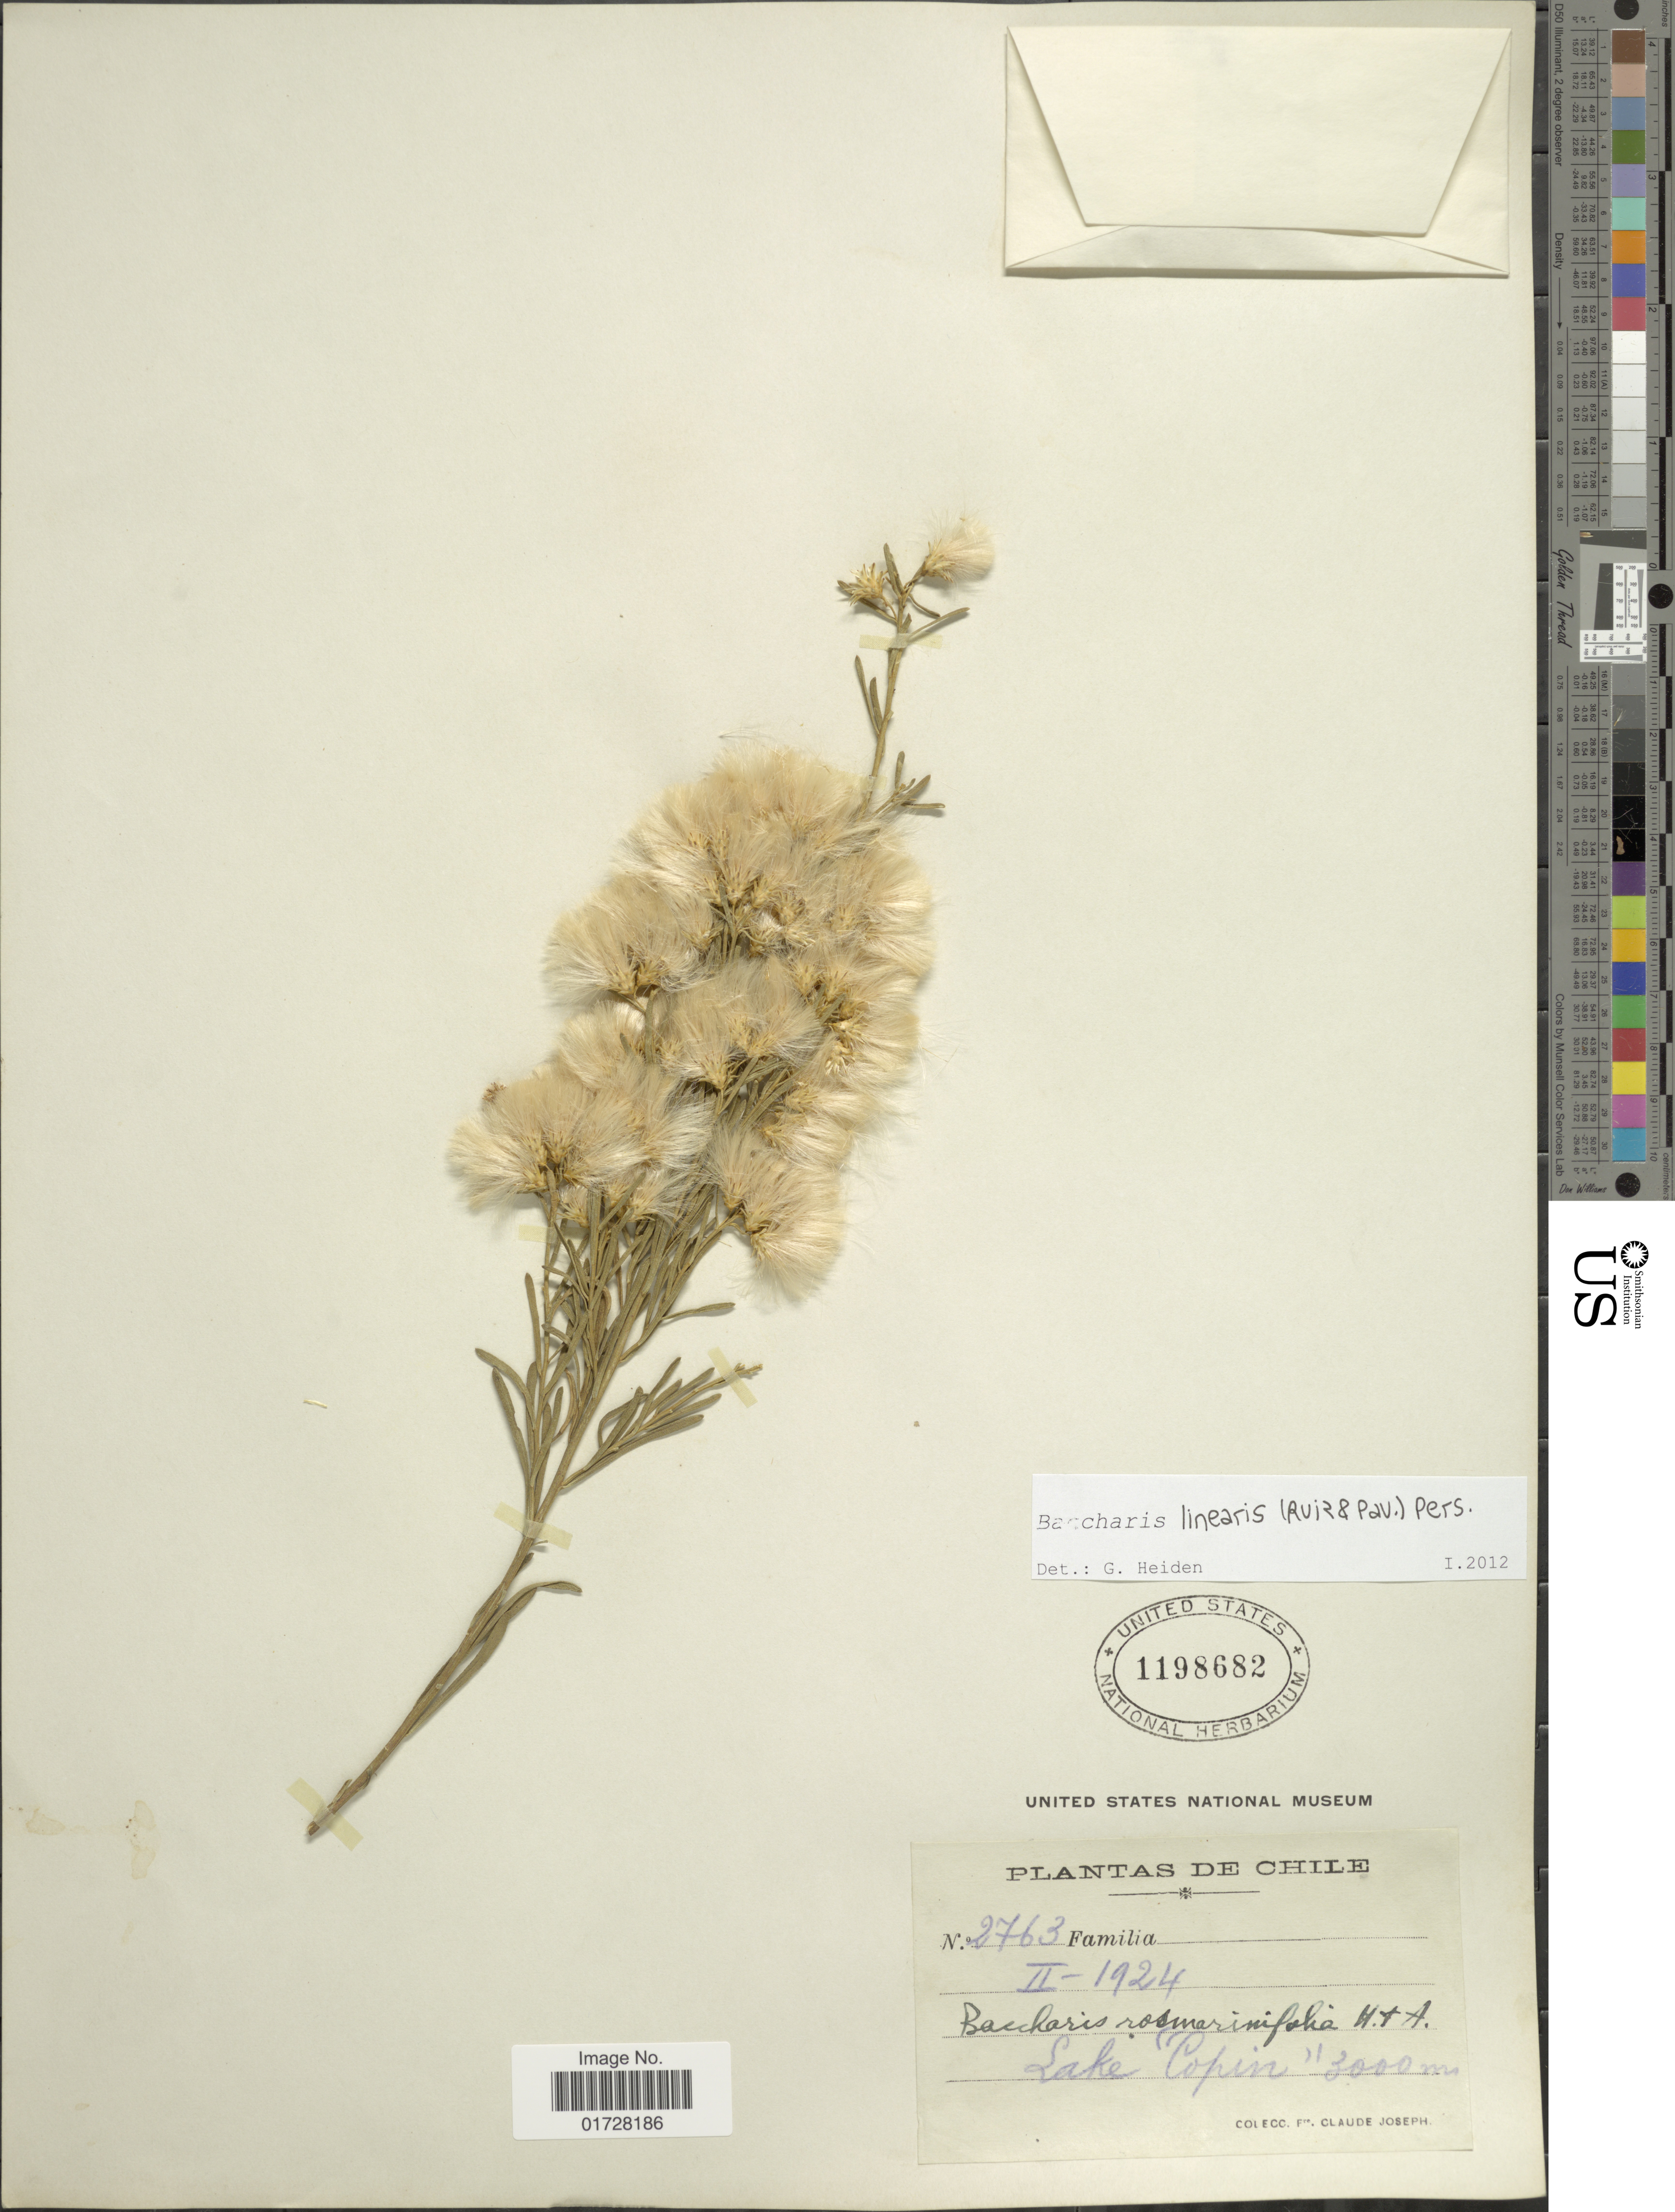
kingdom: Plantae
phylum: Tracheophyta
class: Magnoliopsida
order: Asterales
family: Asteraceae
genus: Baccharis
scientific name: Baccharis linearis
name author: (Ruiz & Pav.) Pers.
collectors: Bro. Claude-Joseph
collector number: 2763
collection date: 1924-02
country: Chile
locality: Lake Copin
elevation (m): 3000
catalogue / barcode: US 1198682